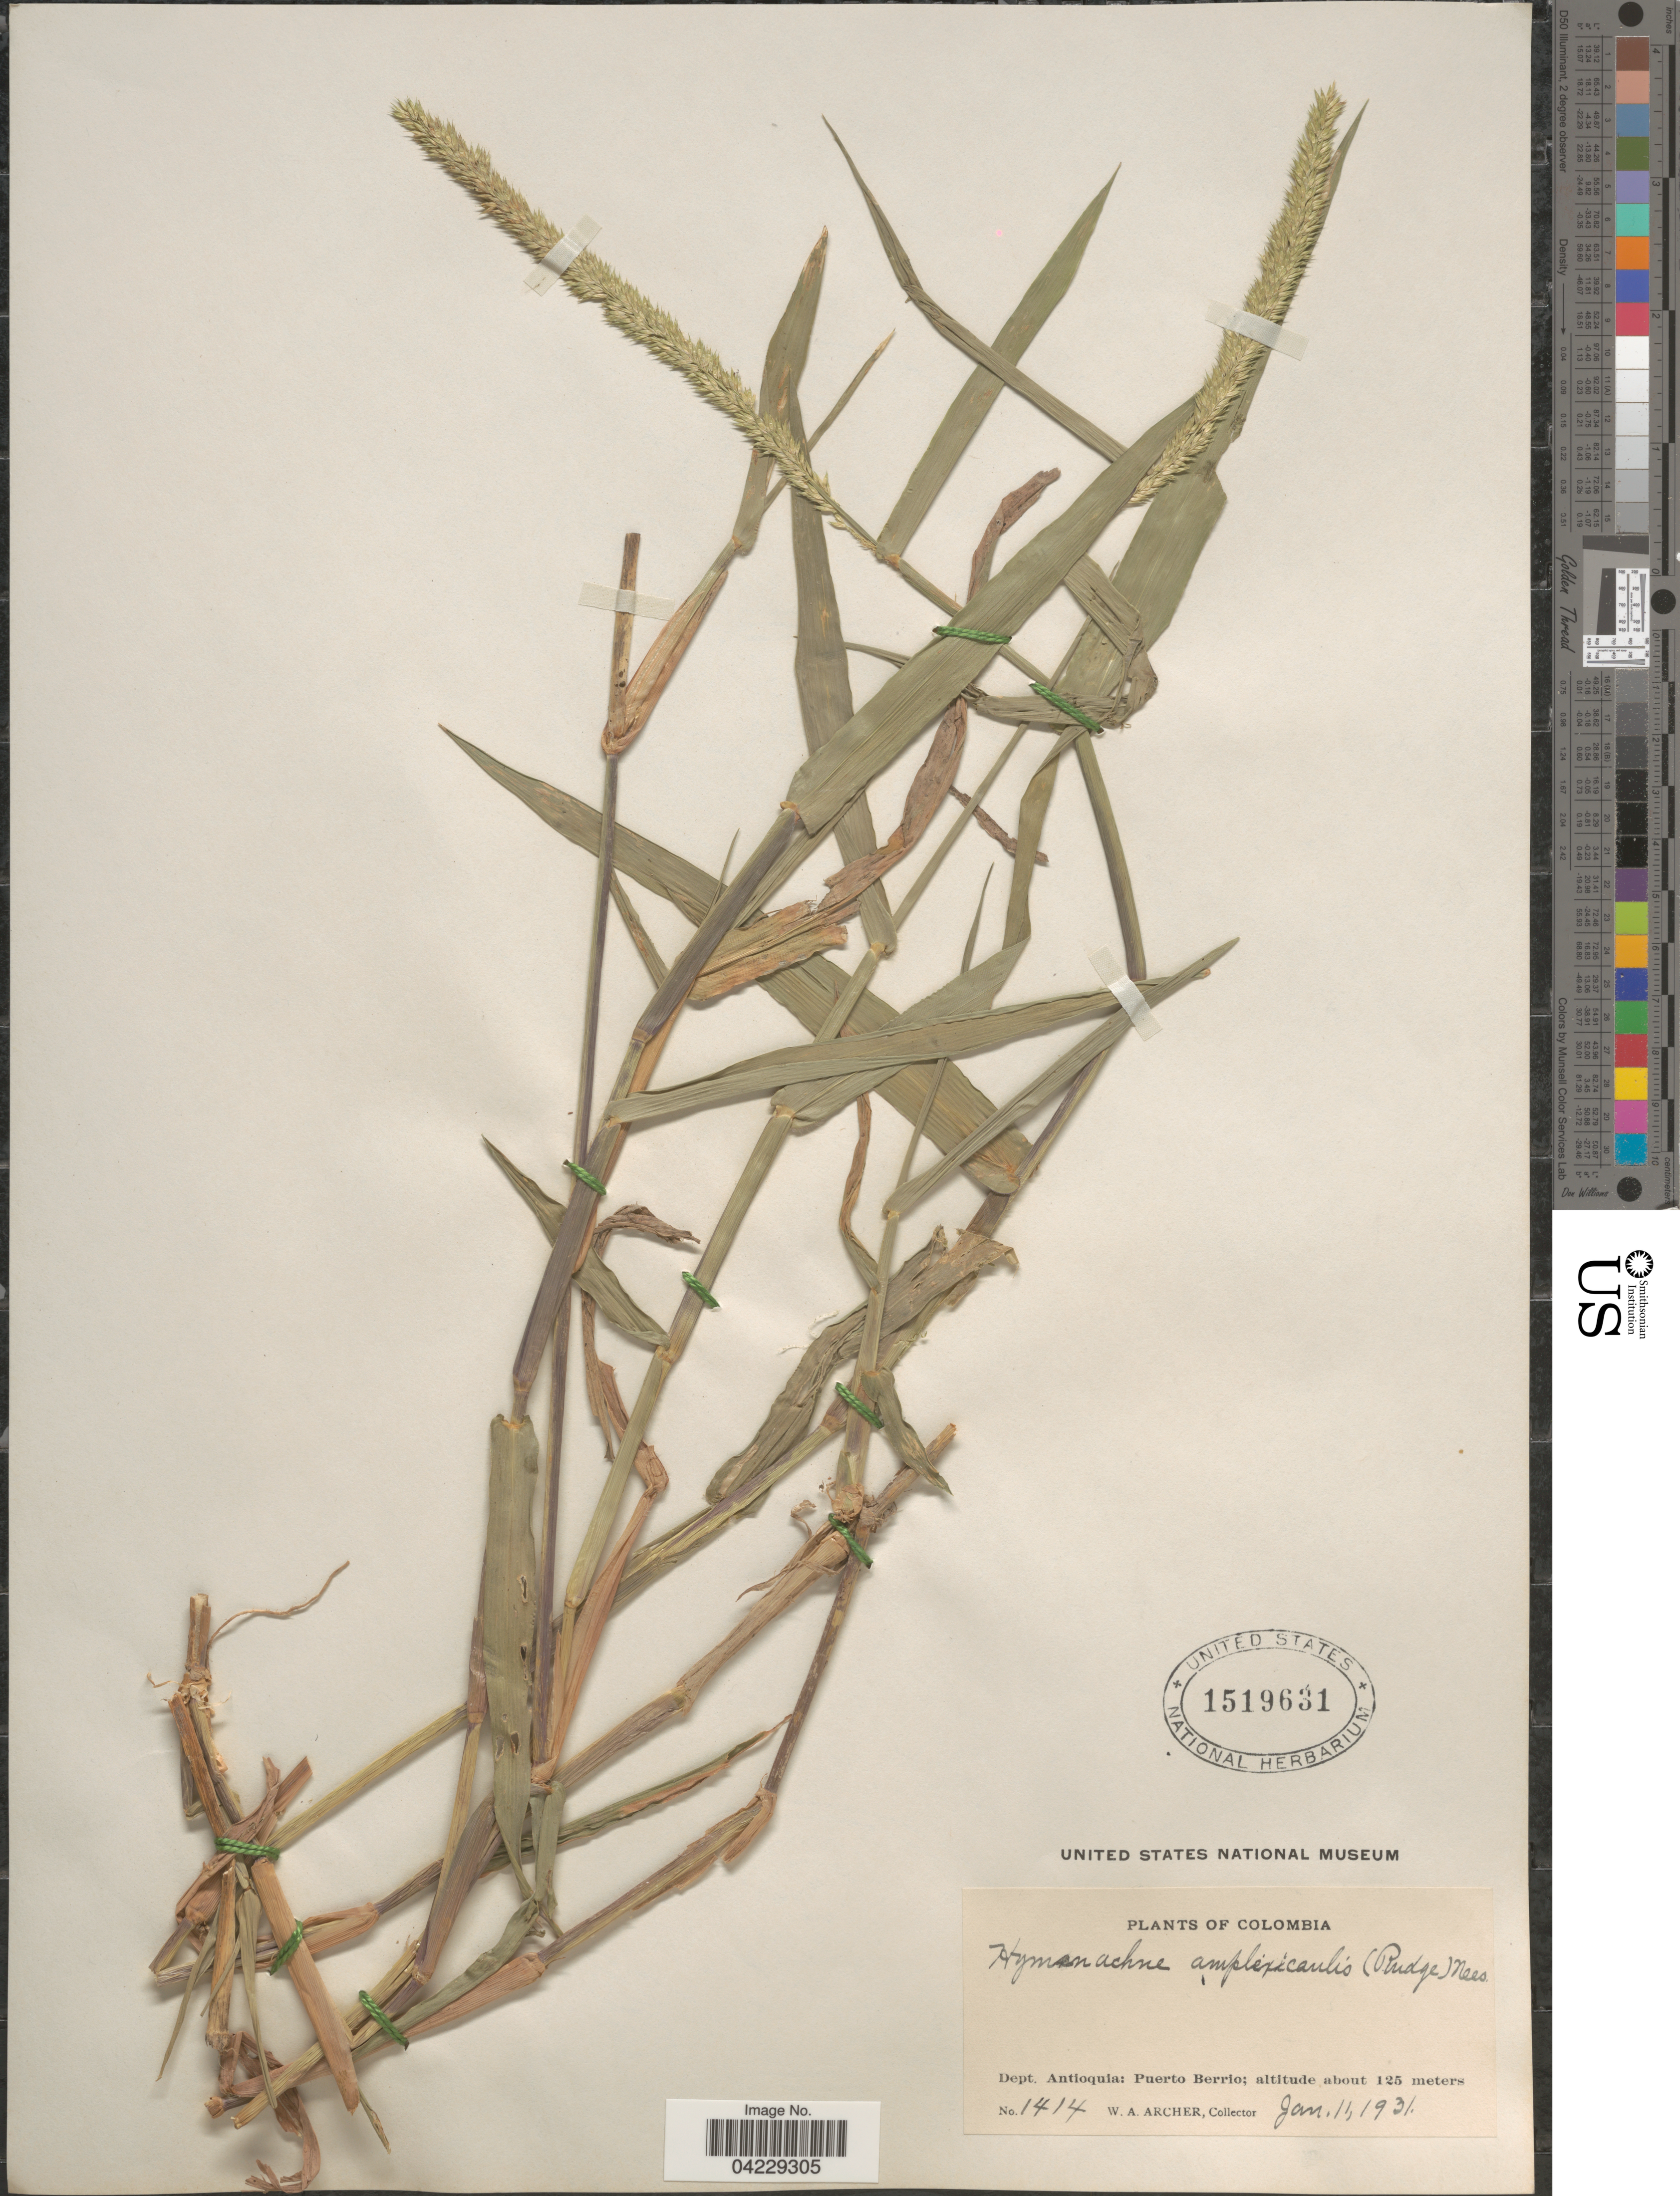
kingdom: Plantae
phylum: Tracheophyta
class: Liliopsida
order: Poales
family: Poaceae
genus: Hymenachne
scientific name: Hymenachne amplexicaulis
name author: (Rudge) Nees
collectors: W. Archer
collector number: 1414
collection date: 1931-01-11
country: Colombia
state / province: Antioquia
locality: Dept. Antioquia: Puerto Berrio.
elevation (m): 125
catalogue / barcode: US 1519631